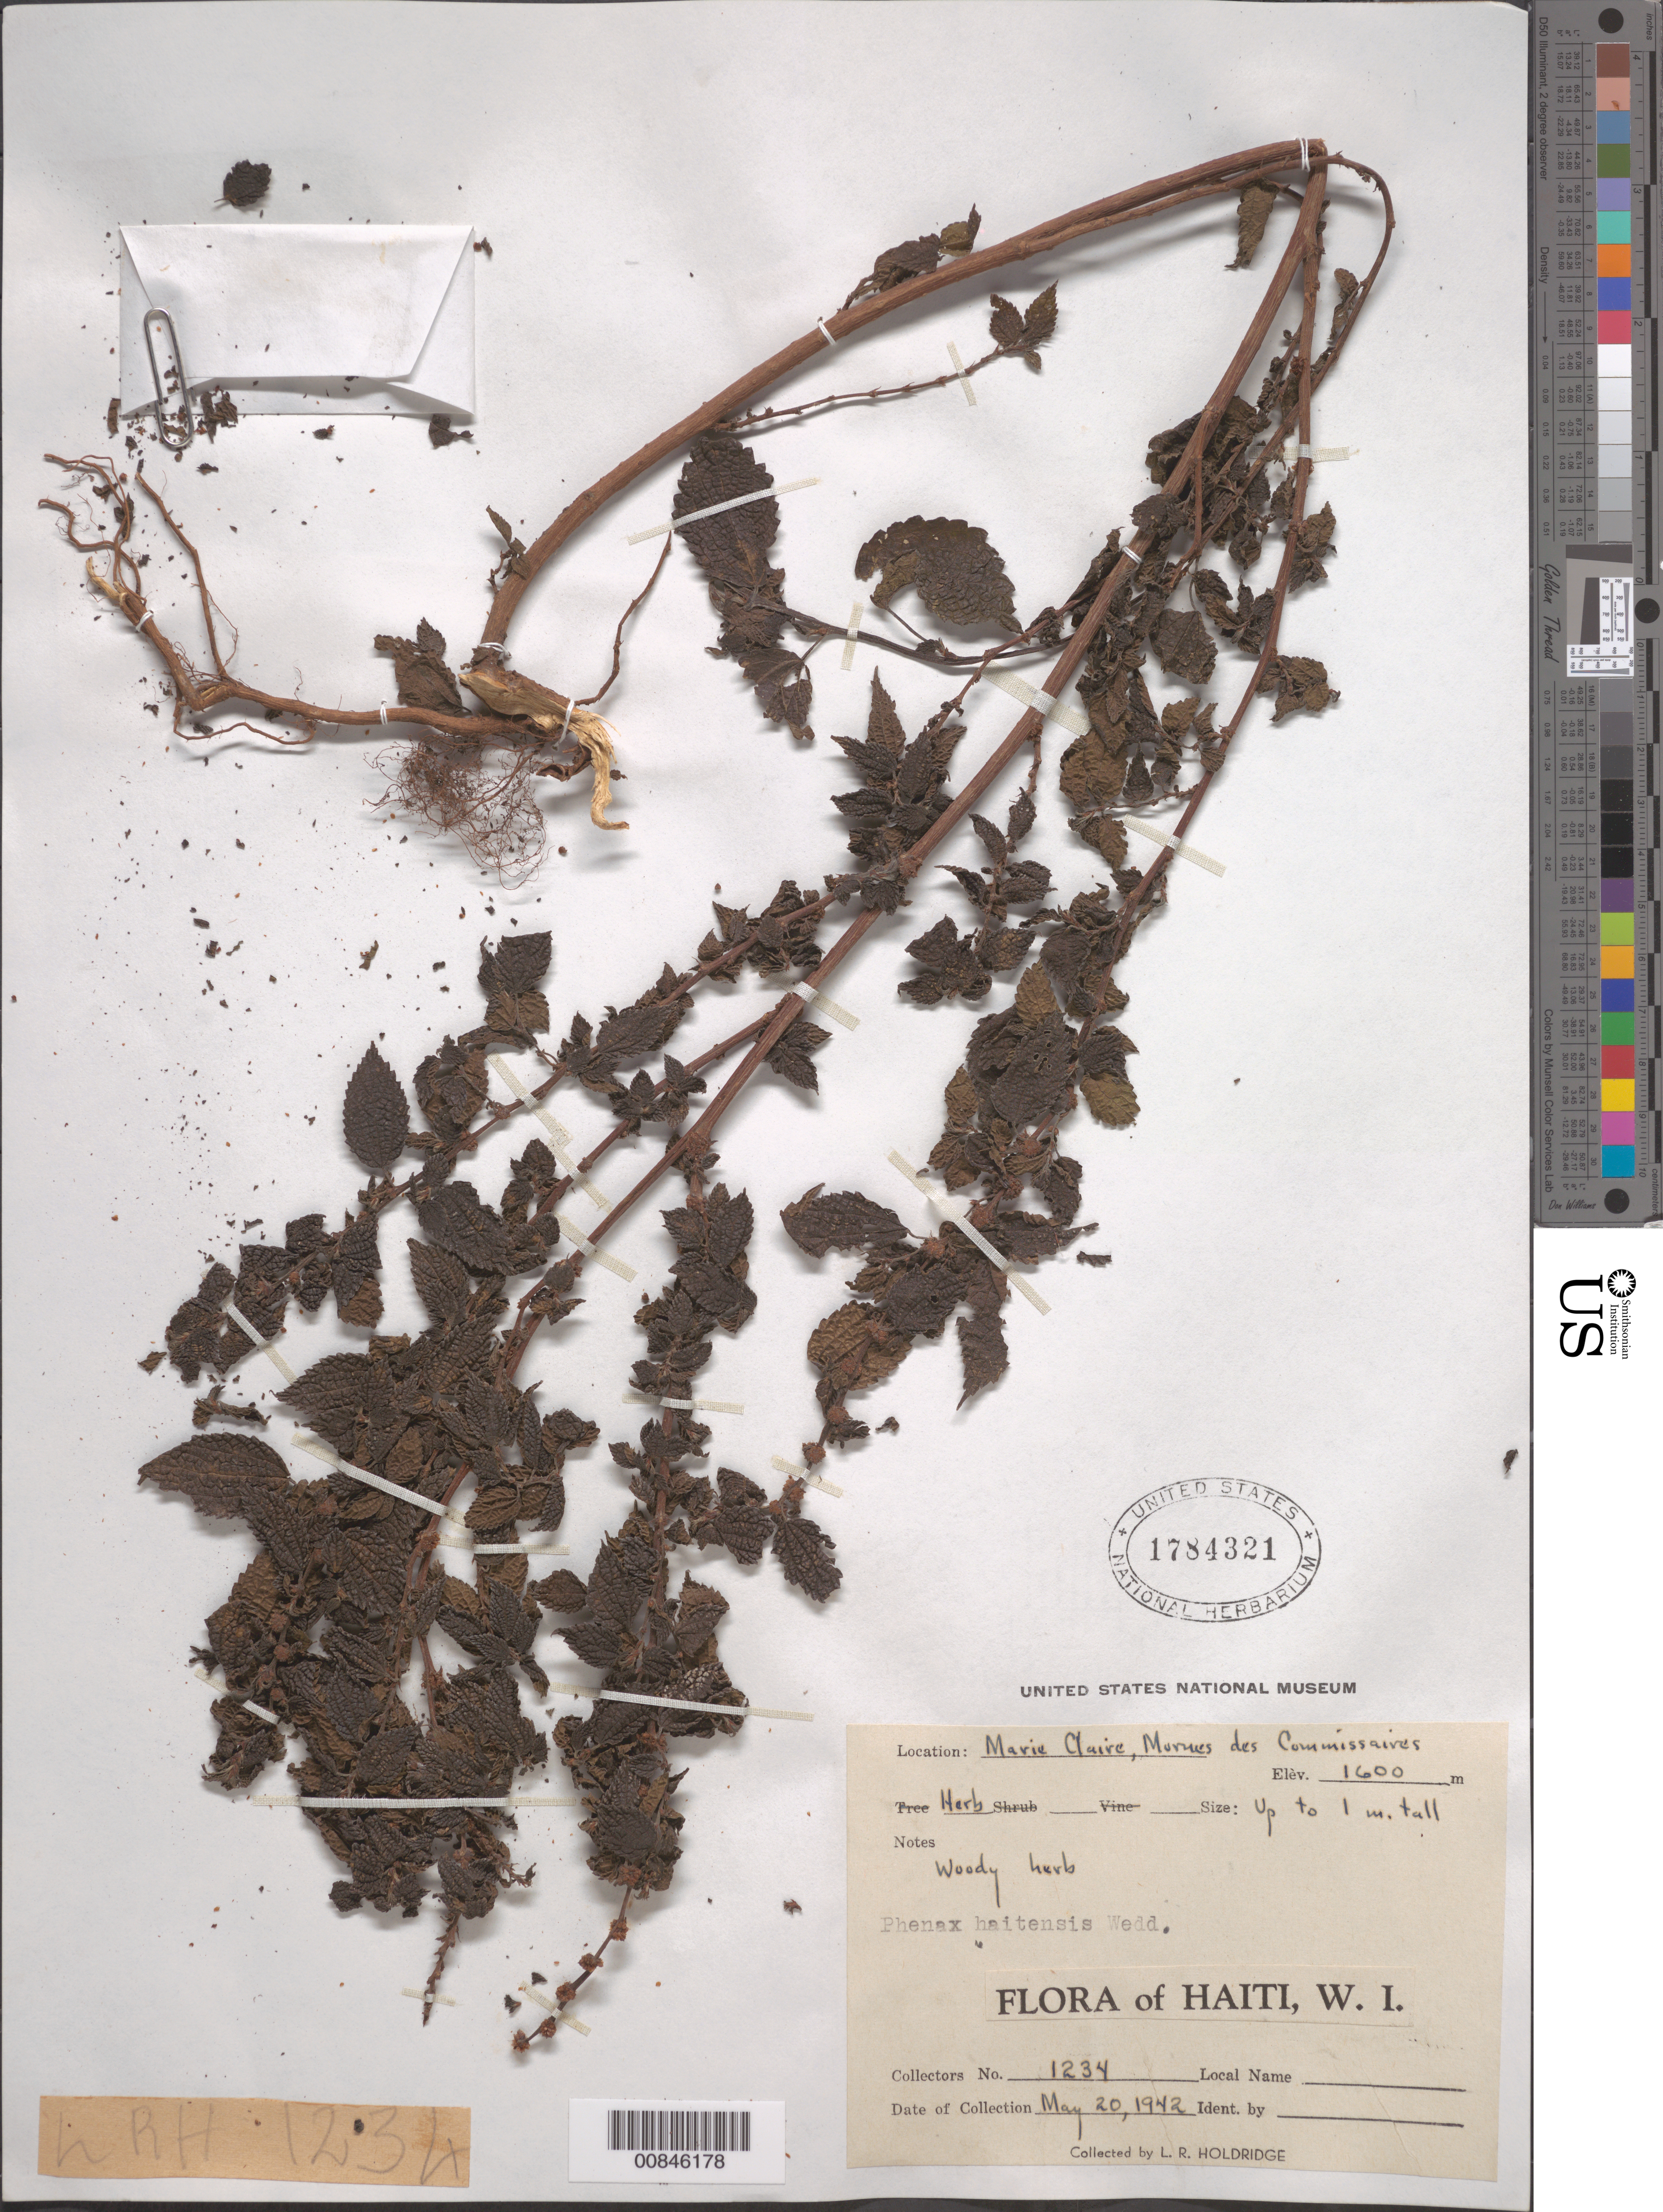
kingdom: Plantae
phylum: Tracheophyta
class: Magnoliopsida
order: Rosales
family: Urticaceae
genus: Phenax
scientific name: Phenax haitensis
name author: Wedd.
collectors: L. Holdridge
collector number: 1234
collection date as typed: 20 May 1942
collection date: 1942-05-20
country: Haiti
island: Hispaniola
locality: Marie Claire, Mornes des Commissaires.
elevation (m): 1600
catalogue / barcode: US 1784321